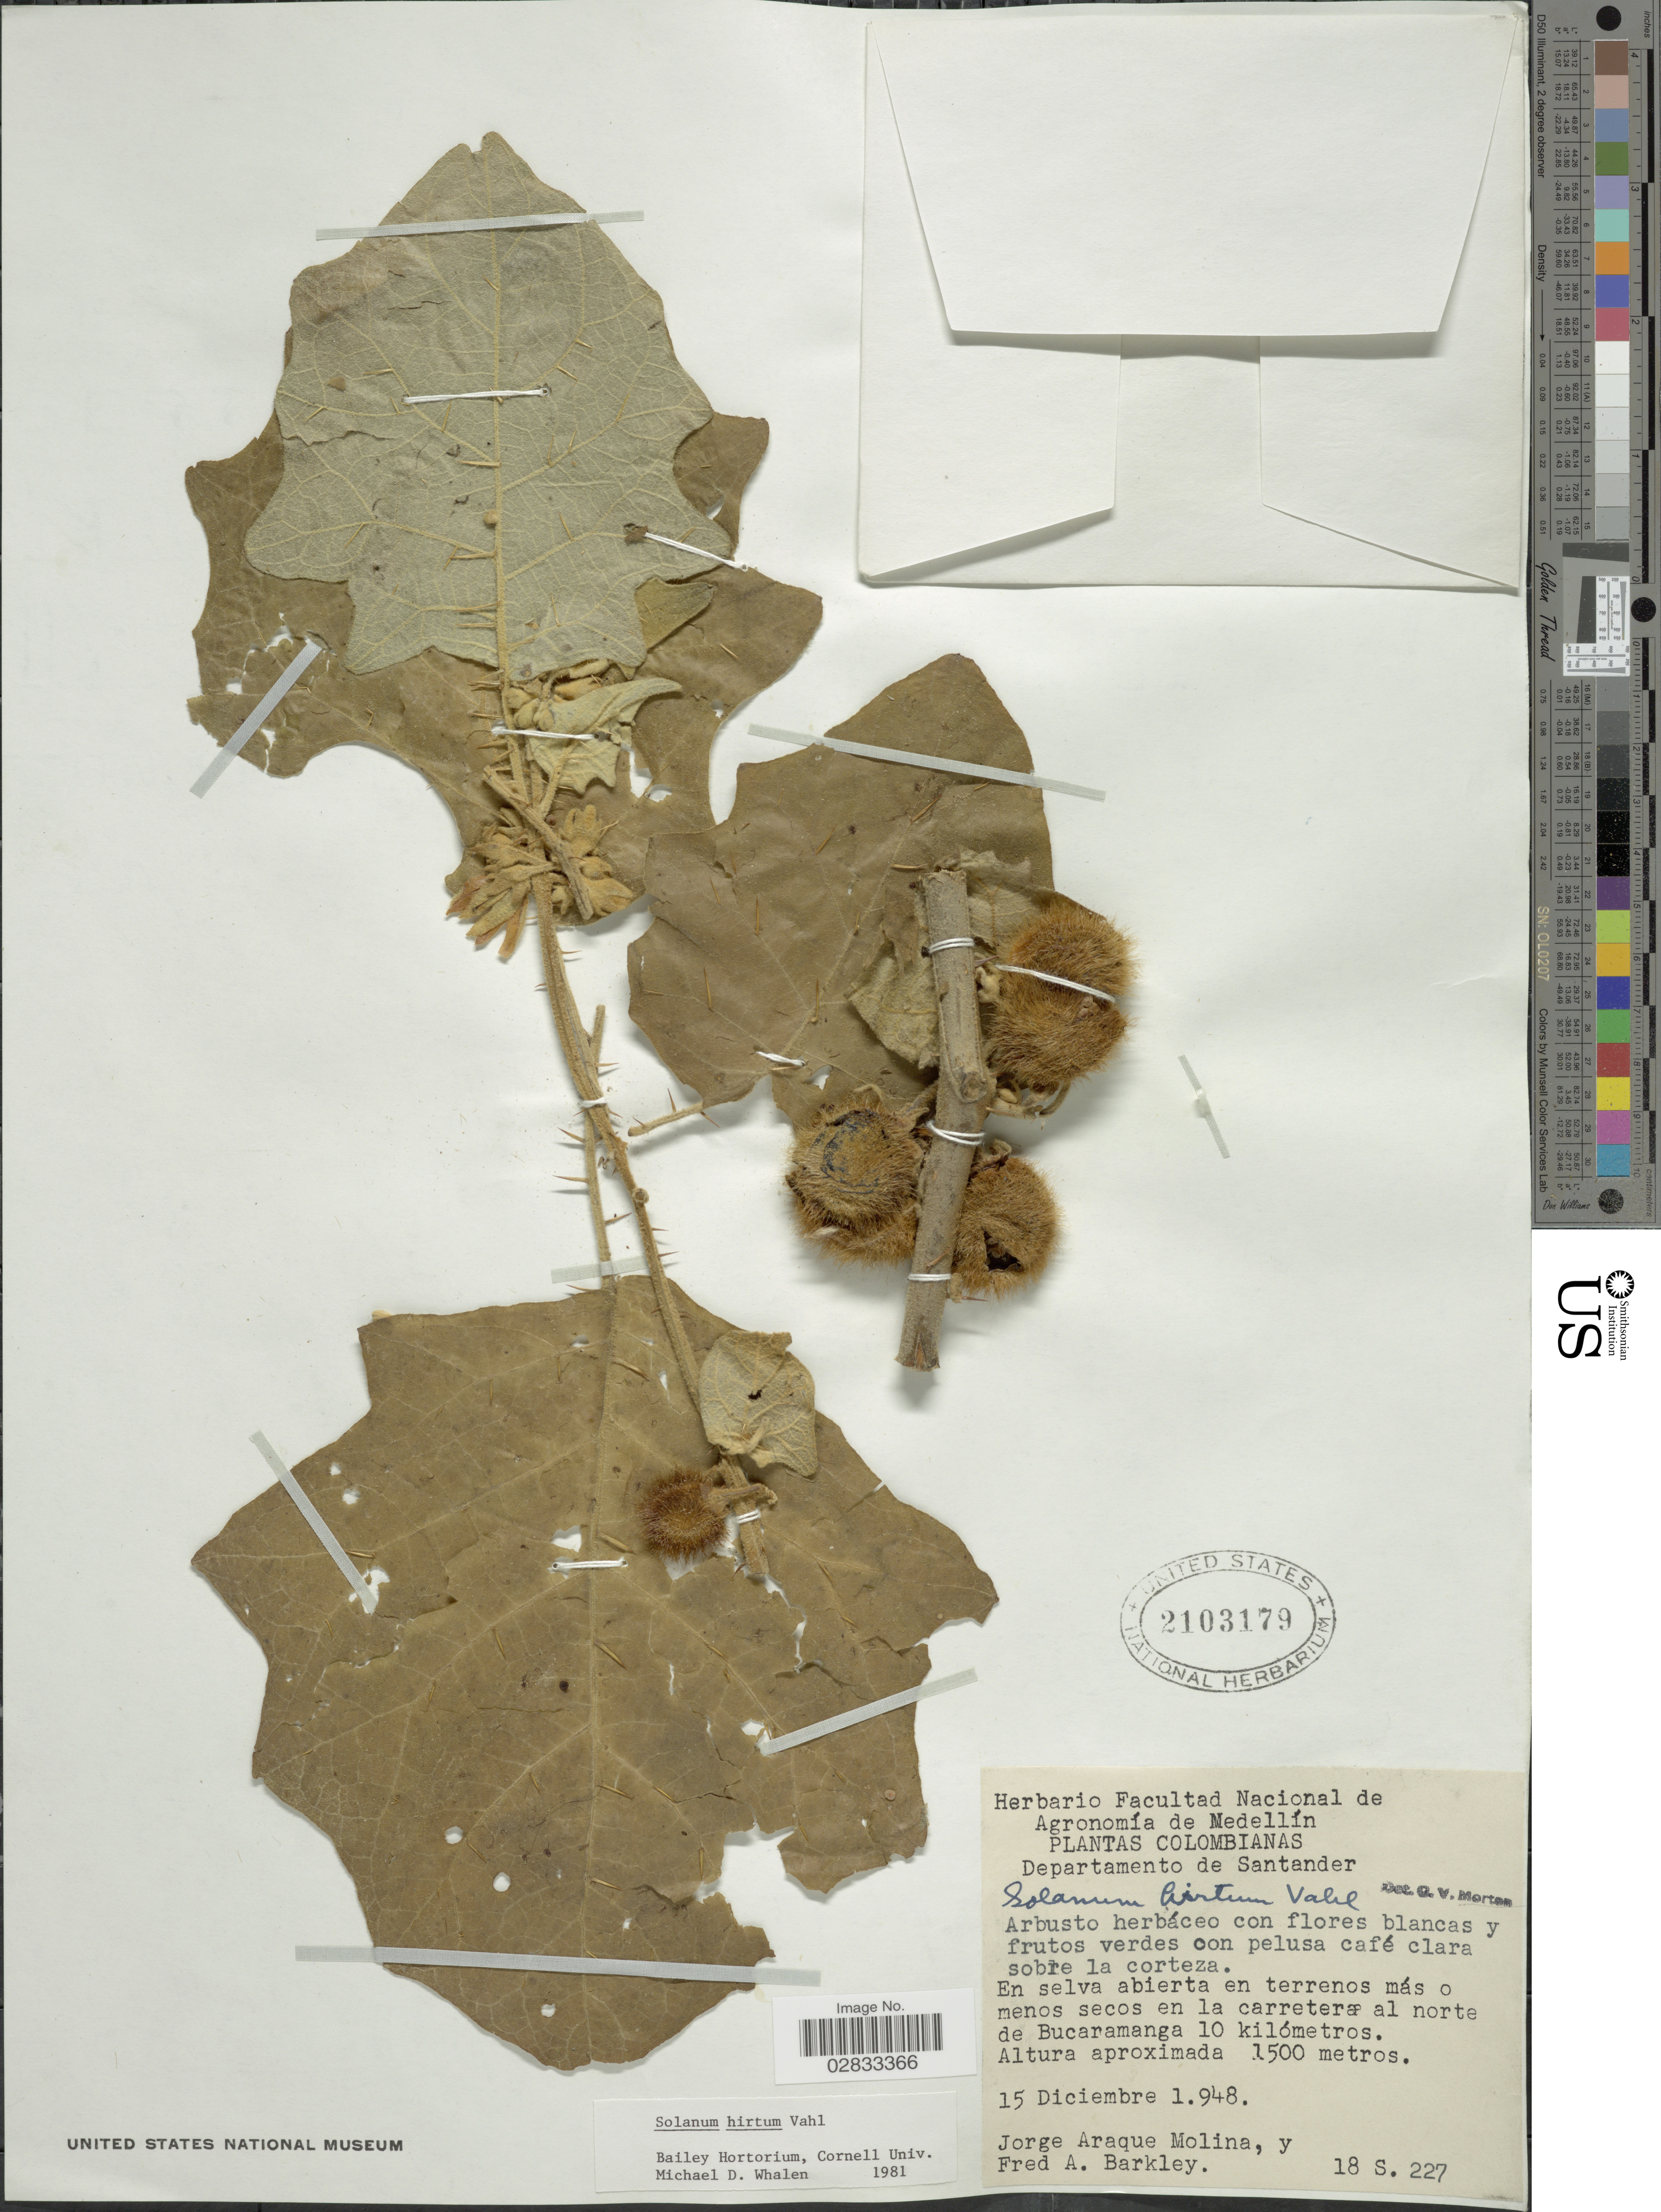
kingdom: Plantae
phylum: Tracheophyta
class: Magnoliopsida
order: Solanales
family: Solanaceae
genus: Solanum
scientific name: Solanum hirtum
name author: Vahl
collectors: J. A. Molina & F. A. Barkley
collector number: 18S.227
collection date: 1948-12-15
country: Colombia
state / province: Santander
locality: Departamento de Santander, En selva abierta en terrenos más o menos secos en la carretera al norte de Bucaramanga 10 kilómetros.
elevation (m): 1500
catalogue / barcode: US 2103179